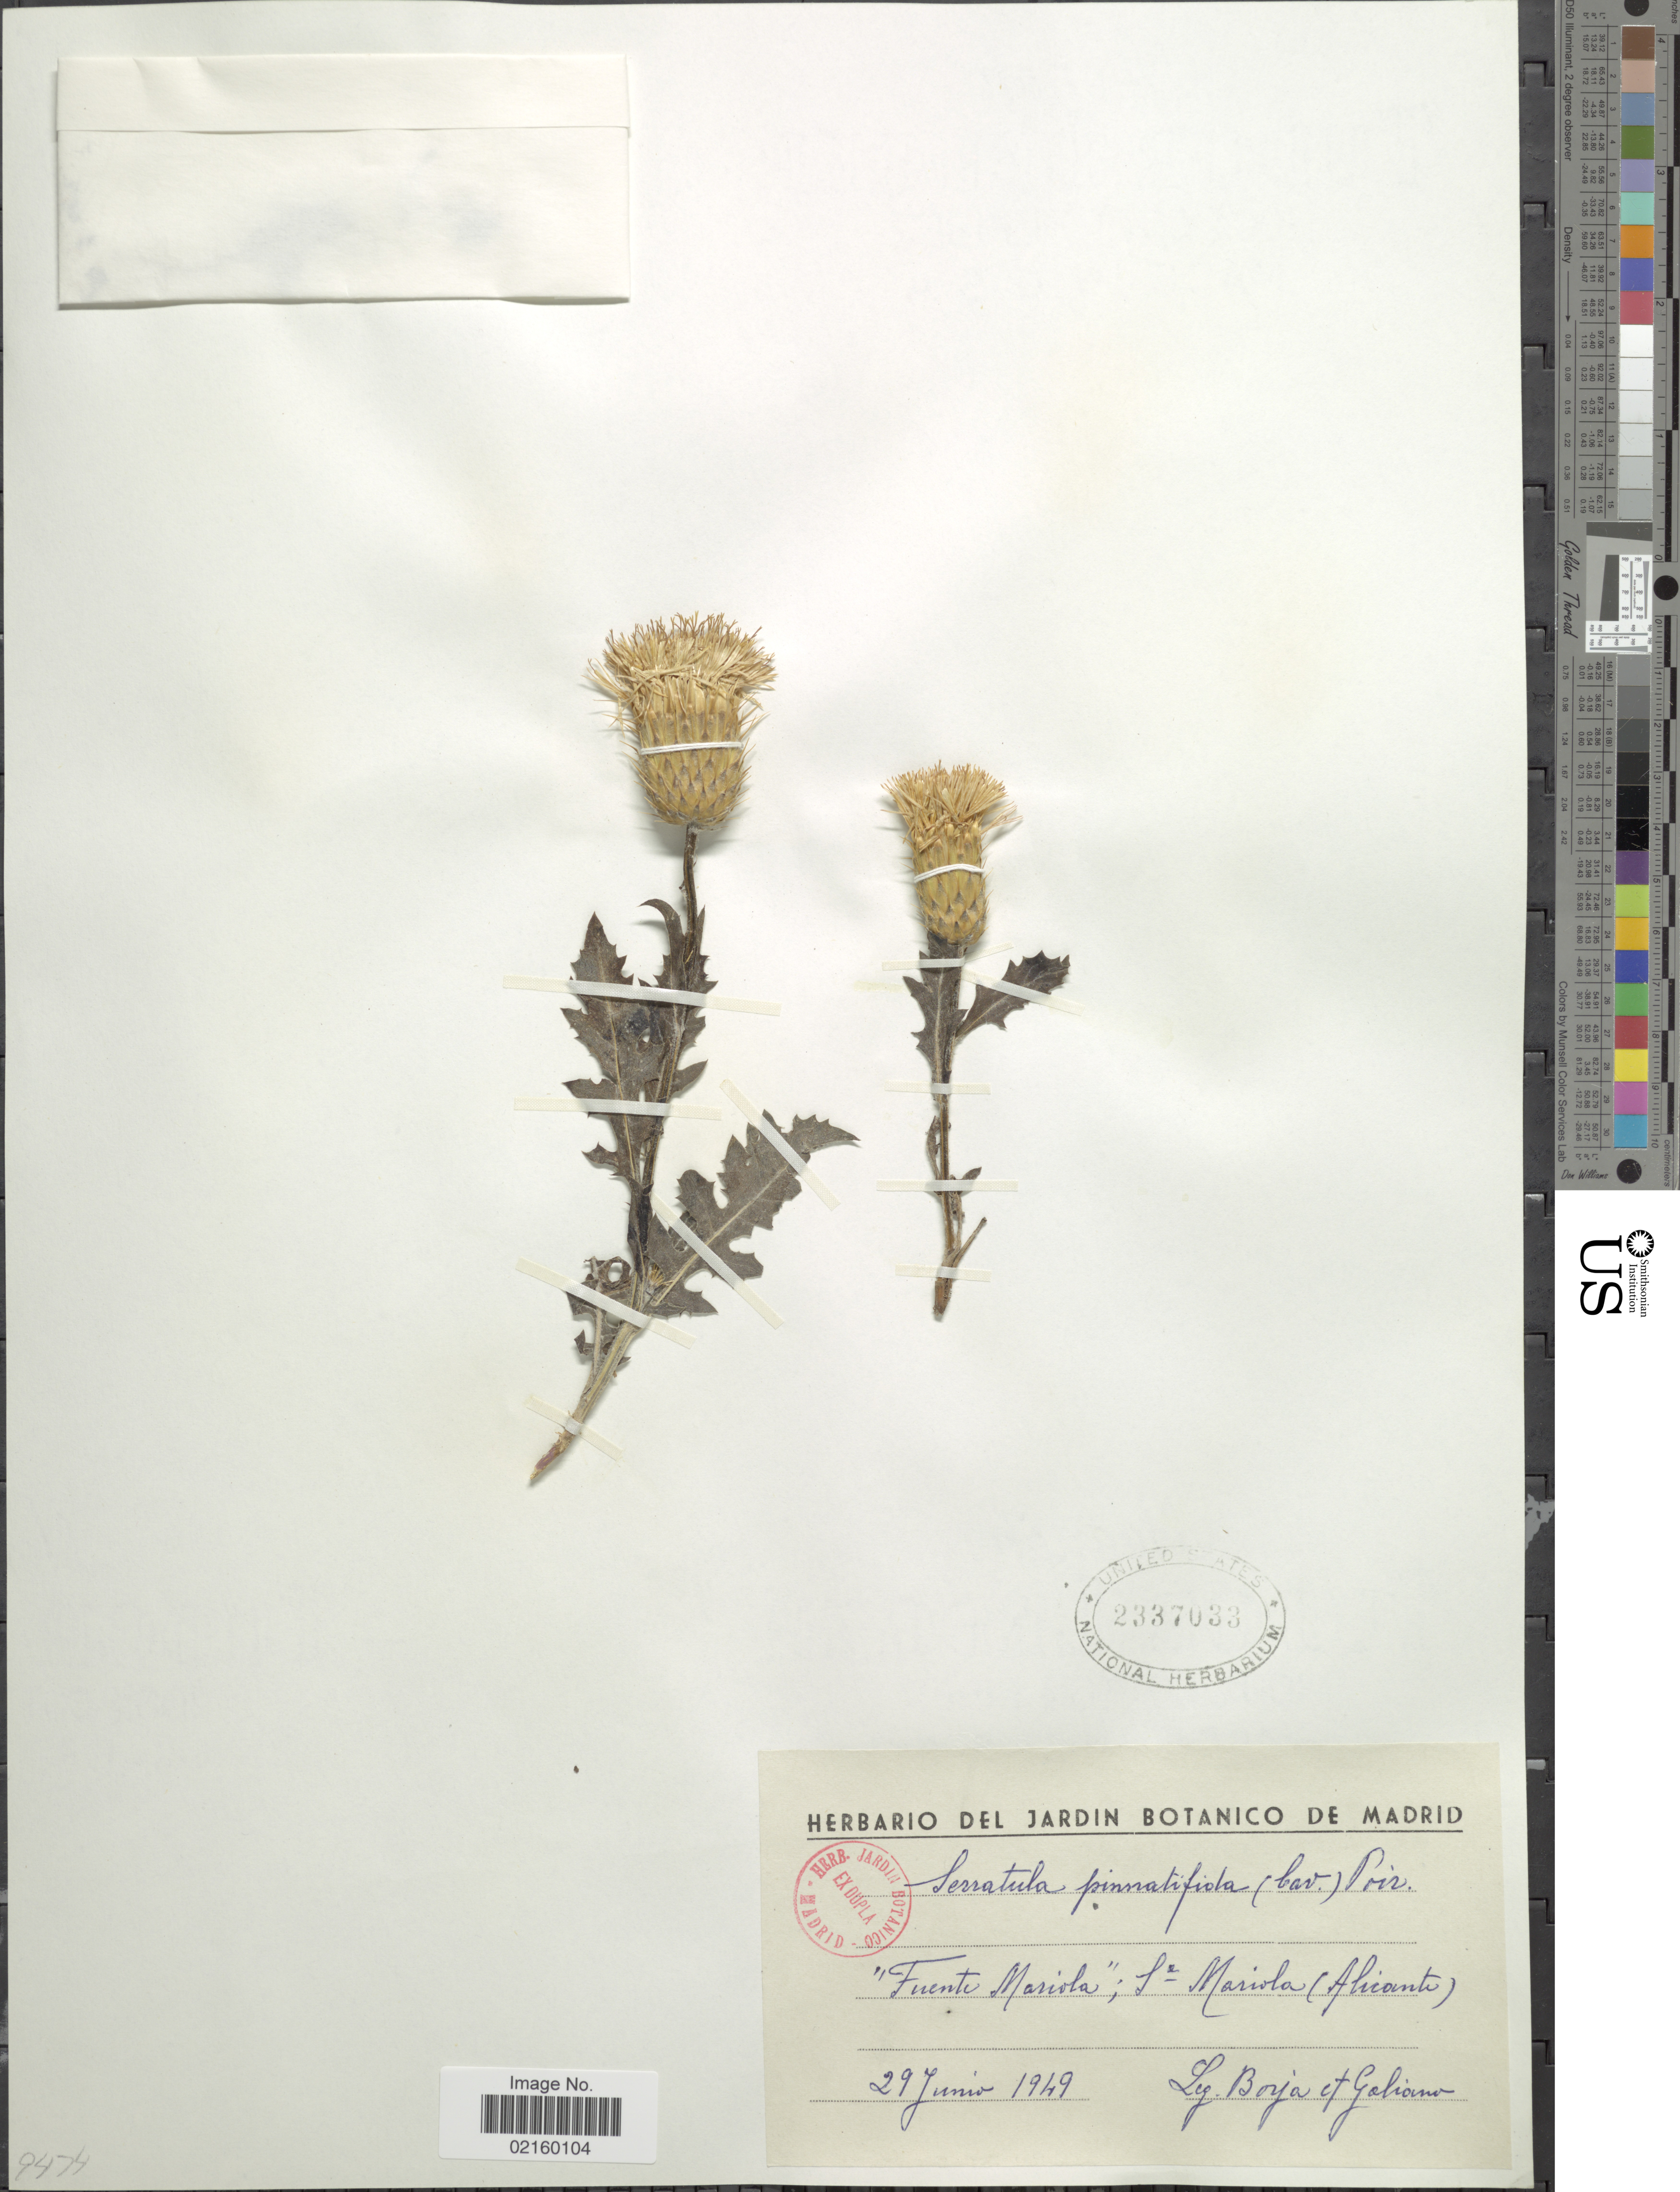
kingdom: Plantae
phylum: Tracheophyta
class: Magnoliopsida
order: Asterales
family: Asteraceae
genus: Klasea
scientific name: Klasea pinnatifida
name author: (Cav.) Talavera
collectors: -. Borja & -. Galeano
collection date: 1949-06-29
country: Spain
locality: Fuente Mariola, Se. Mariola (Alicante)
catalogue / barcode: US 2337033